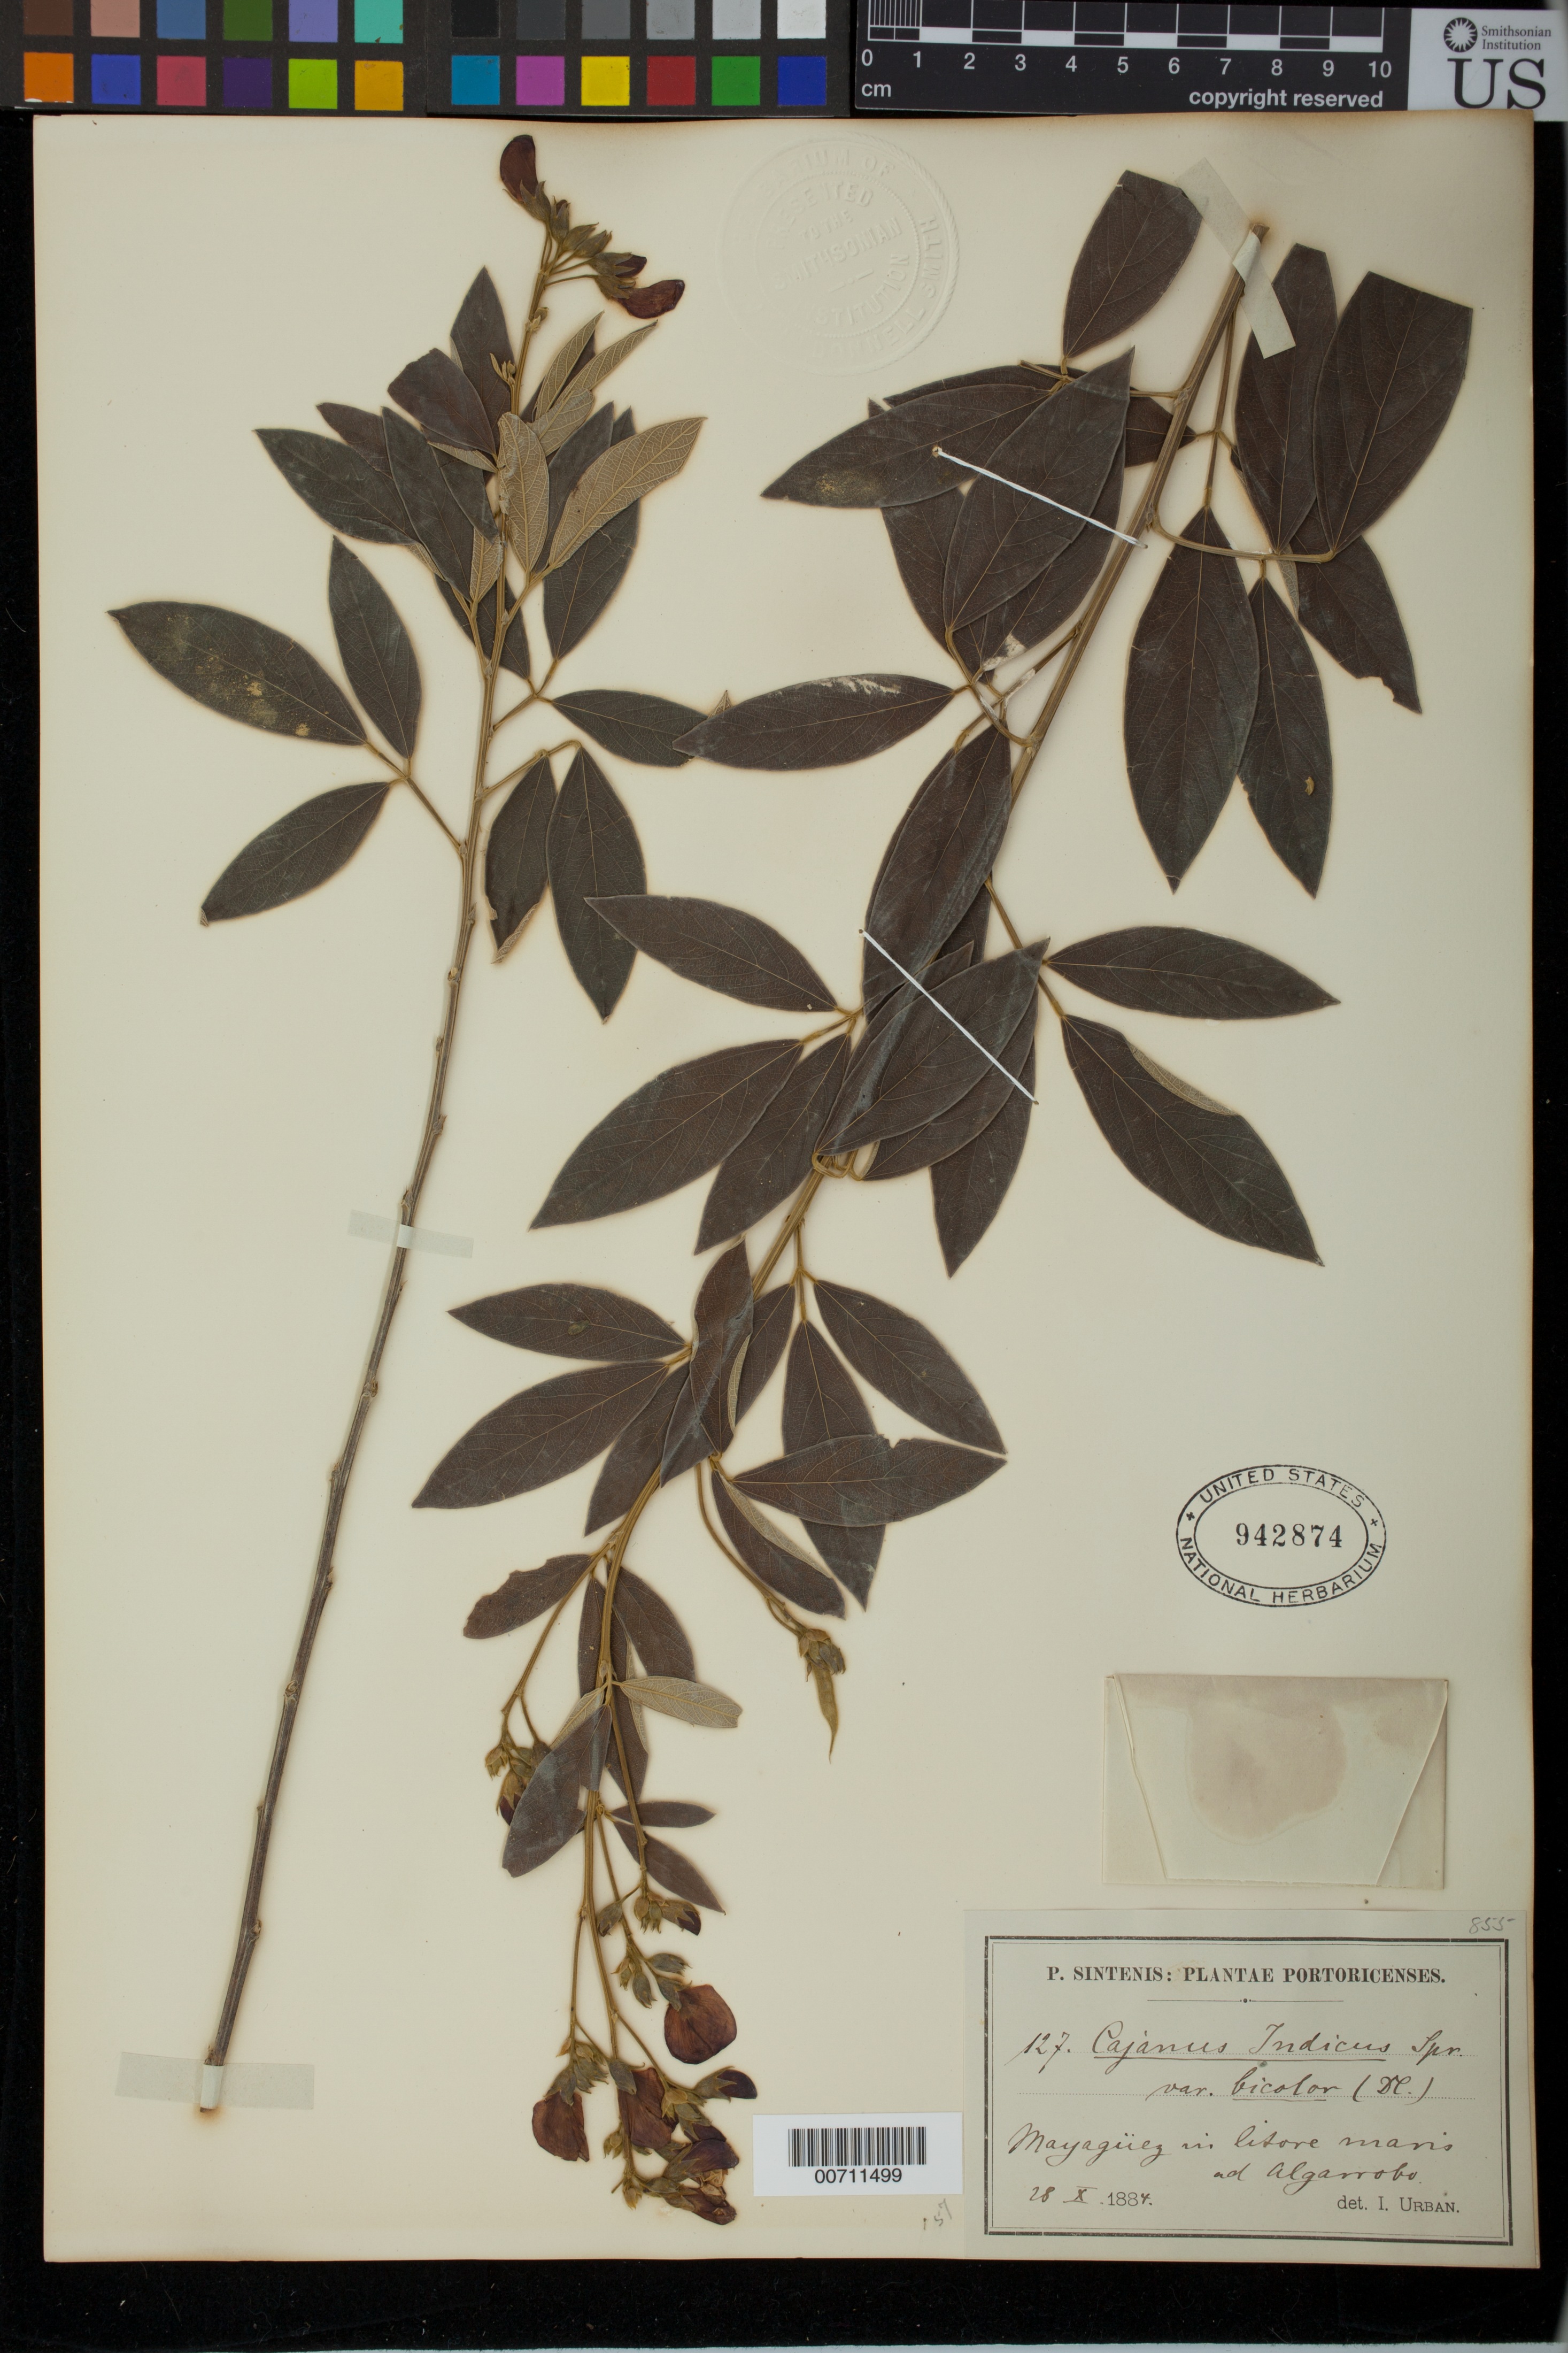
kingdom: Plantae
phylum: Tracheophyta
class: Magnoliopsida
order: Fabales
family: Fabaceae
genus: Cajanus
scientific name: Cajanus cajan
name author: (L.) Huth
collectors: P. Sintenis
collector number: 127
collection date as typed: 28 Oct 1884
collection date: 1884-10-28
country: Puerto Rico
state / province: Mayaguez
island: Greater Antilles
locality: Ad Algarrobo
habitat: In litore maris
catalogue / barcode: US 942874